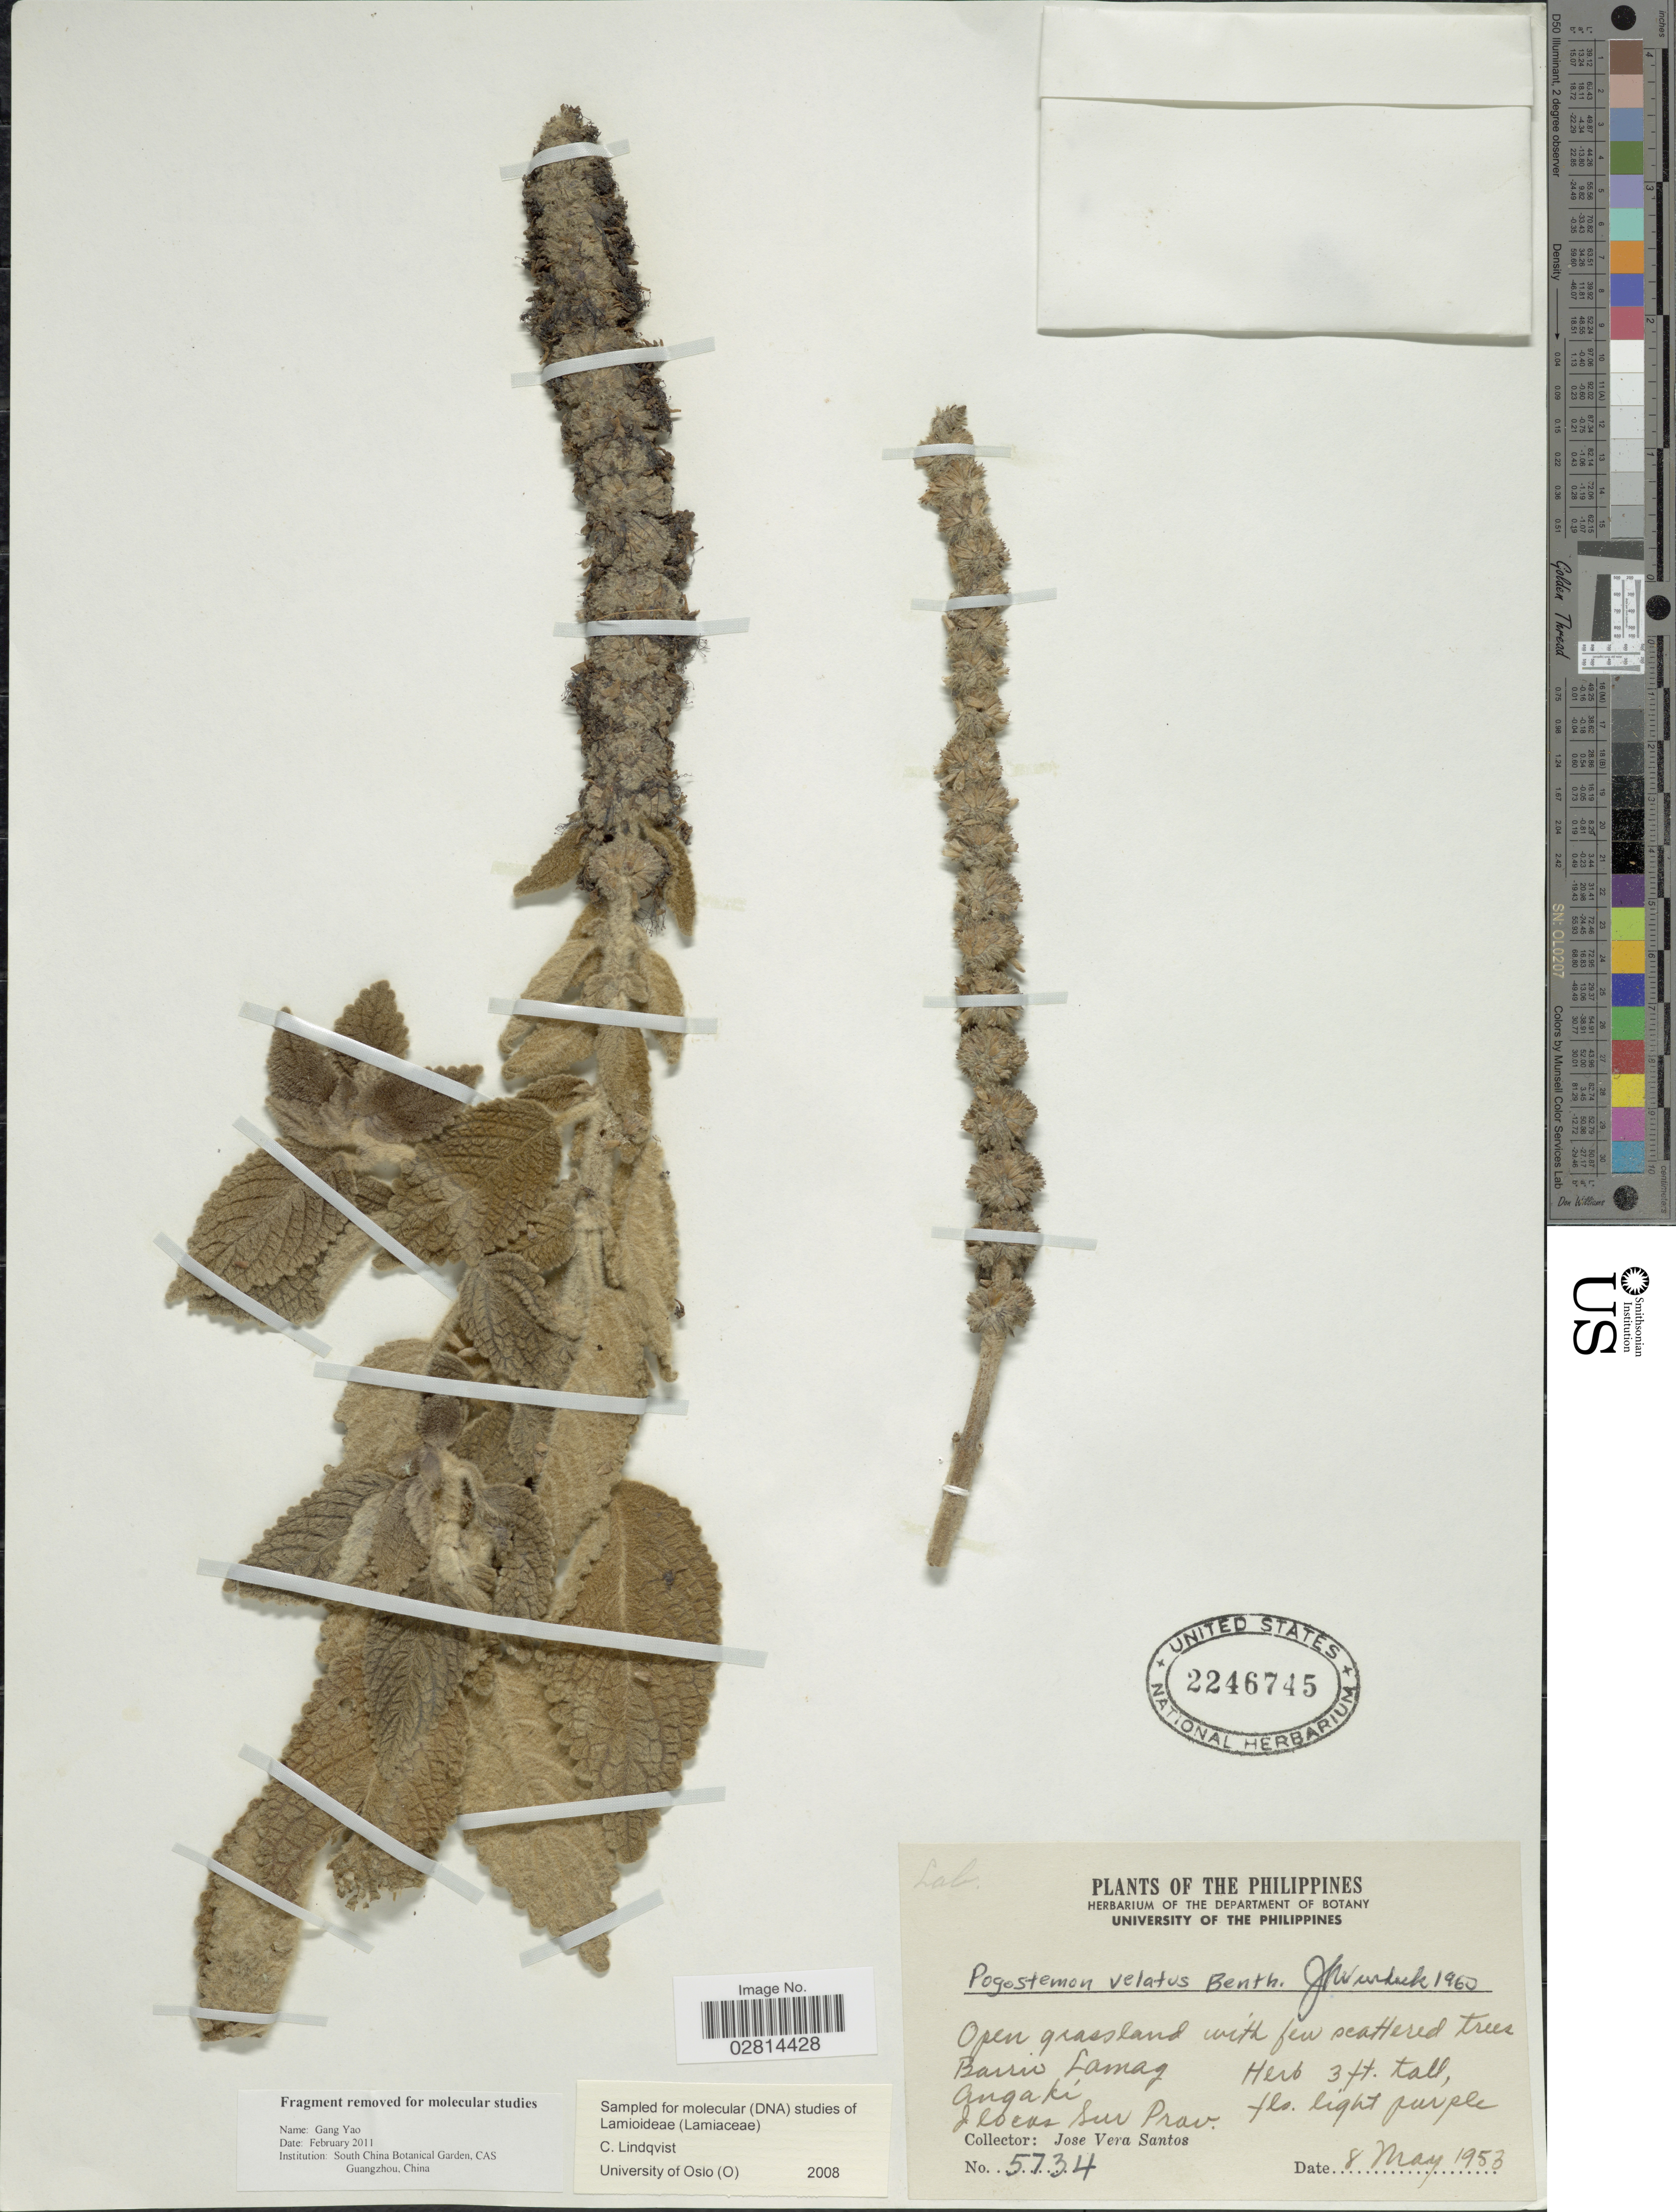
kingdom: Plantae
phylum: Tracheophyta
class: Magnoliopsida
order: Lamiales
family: Lamiaceae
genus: Pogostemon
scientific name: Pogostemon velatus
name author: Benth.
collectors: J. Santos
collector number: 5734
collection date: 1953-05-08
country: Philippines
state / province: Ilocos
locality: Barrio Lamag. Angakí. Ilocos Sur Prov.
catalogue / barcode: US 2246745